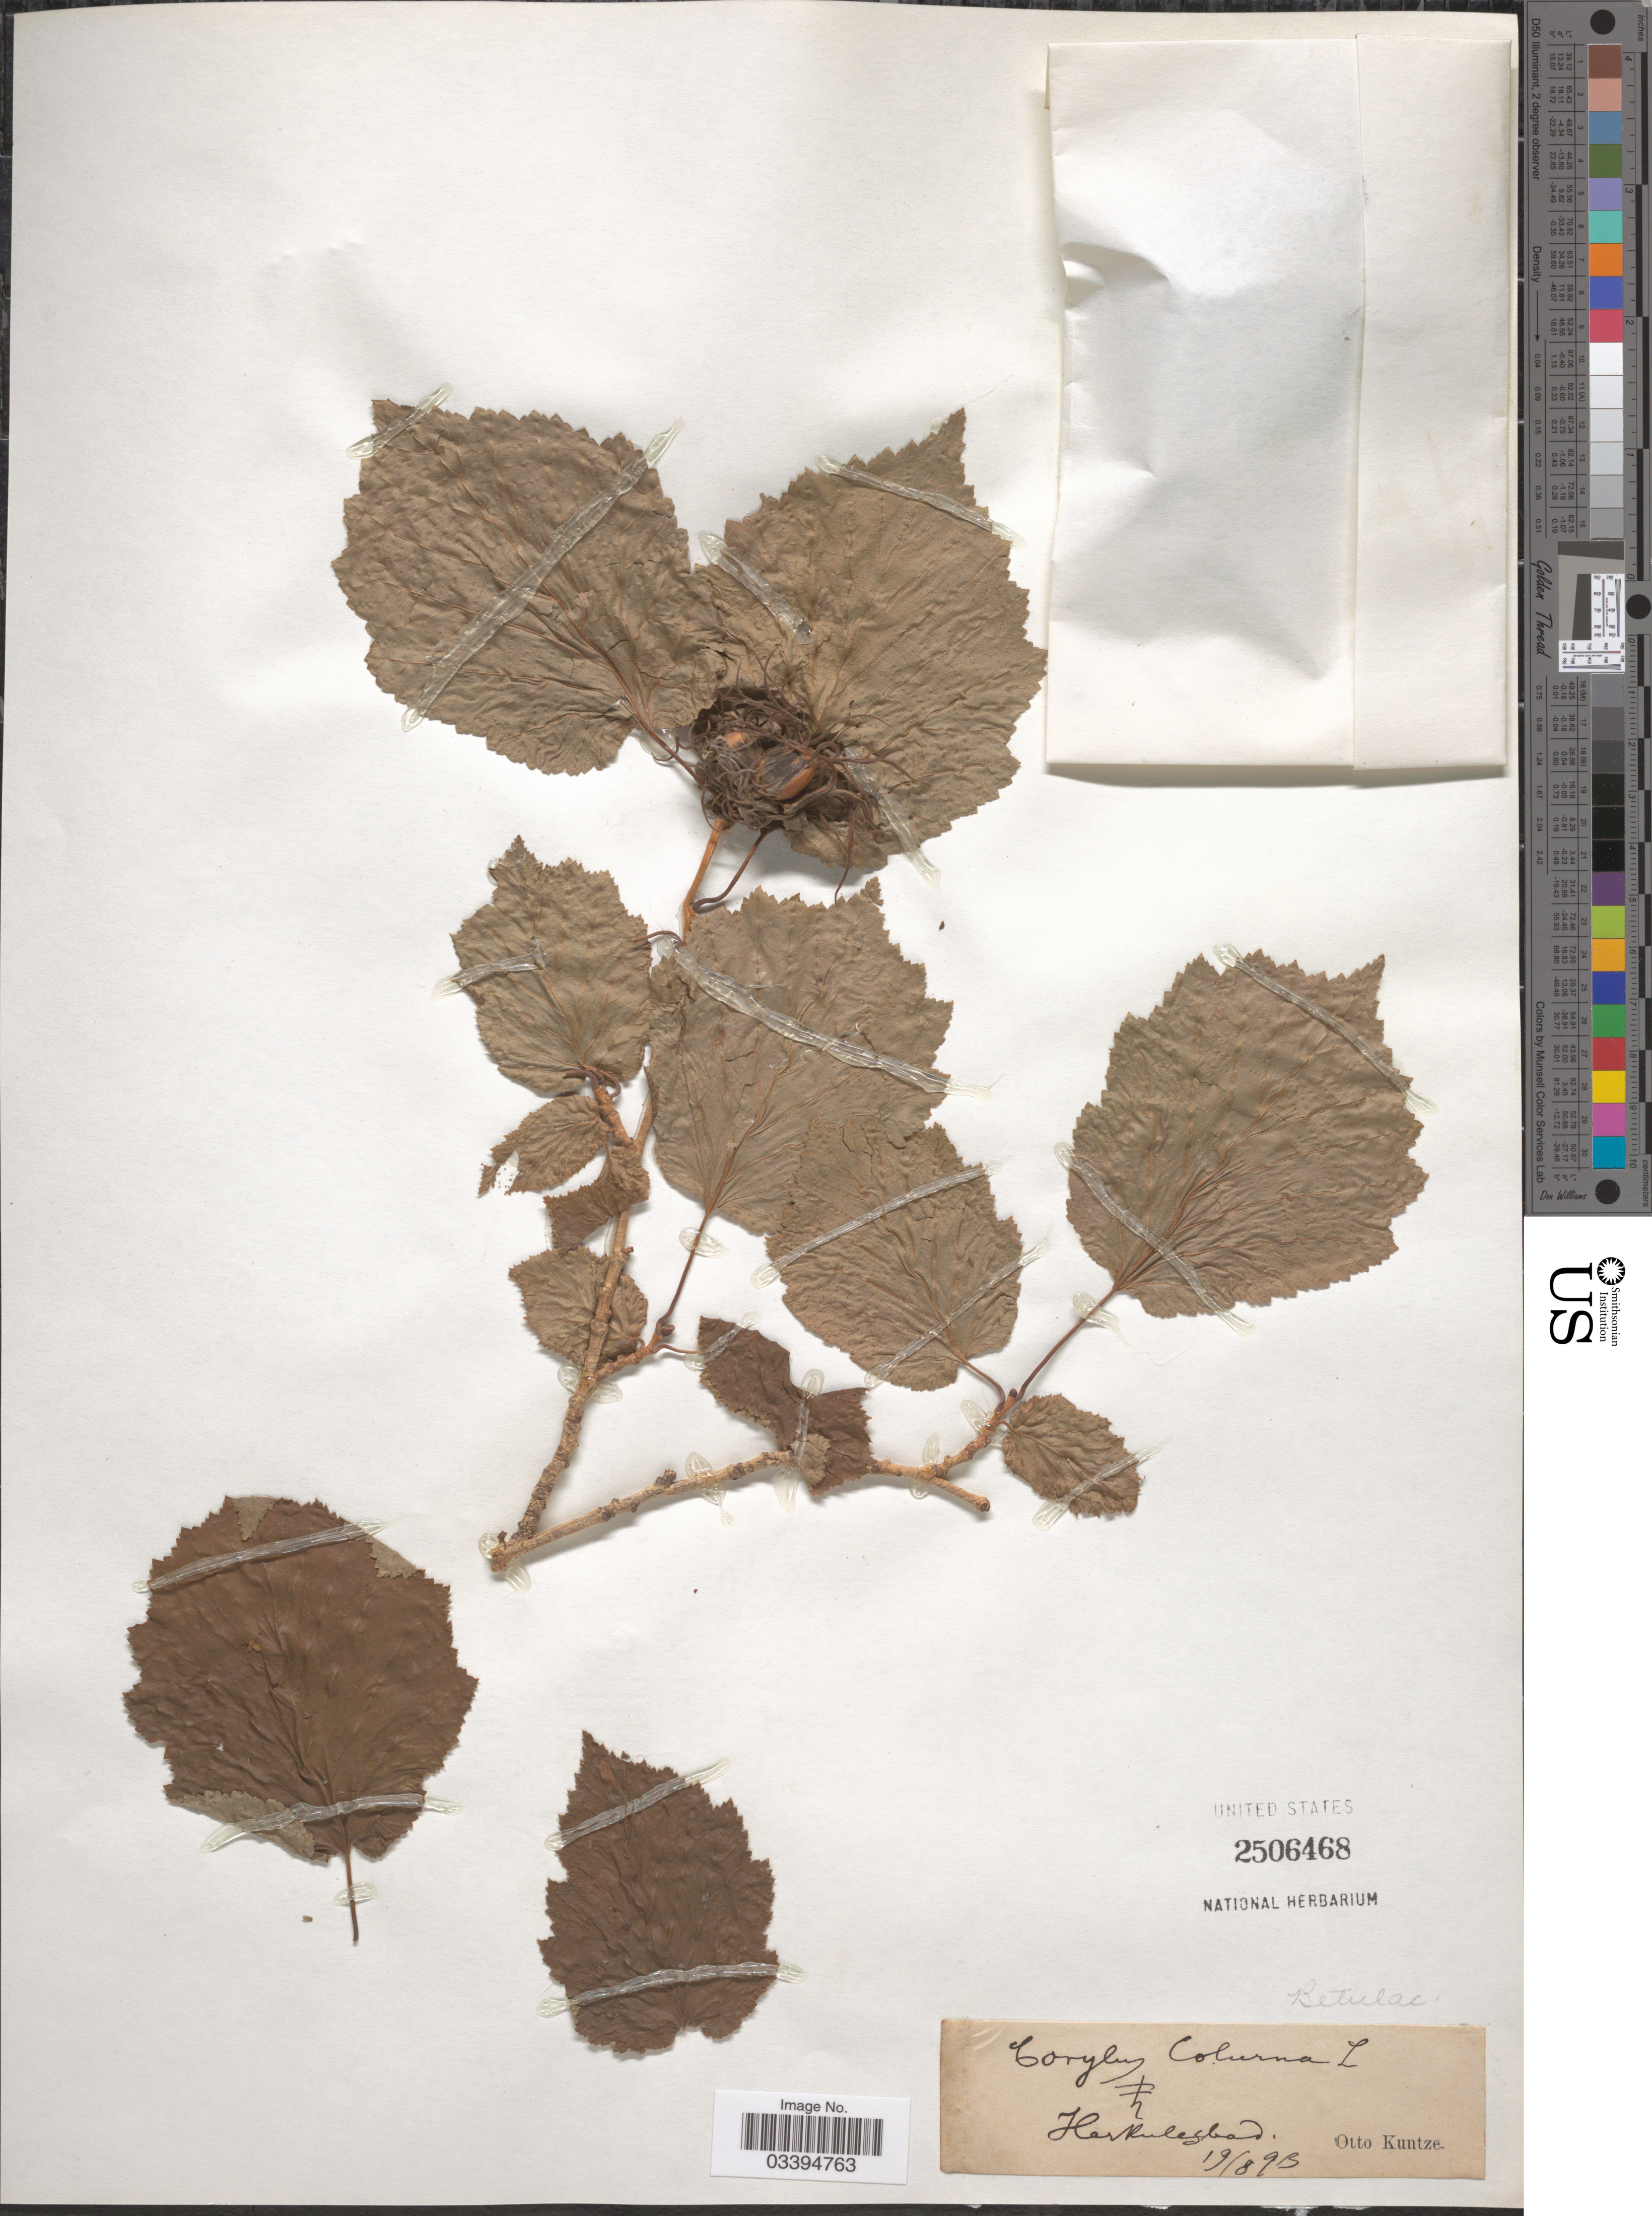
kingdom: Plantae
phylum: Tracheophyta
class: Magnoliopsida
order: Fagales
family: Betulaceae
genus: Corylus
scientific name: Corylus colurna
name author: L.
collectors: C.E.O. Kuntze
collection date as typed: Transcribed d/m/y: 19/8/93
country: Romania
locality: Herkulesbad.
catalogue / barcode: US 2506468